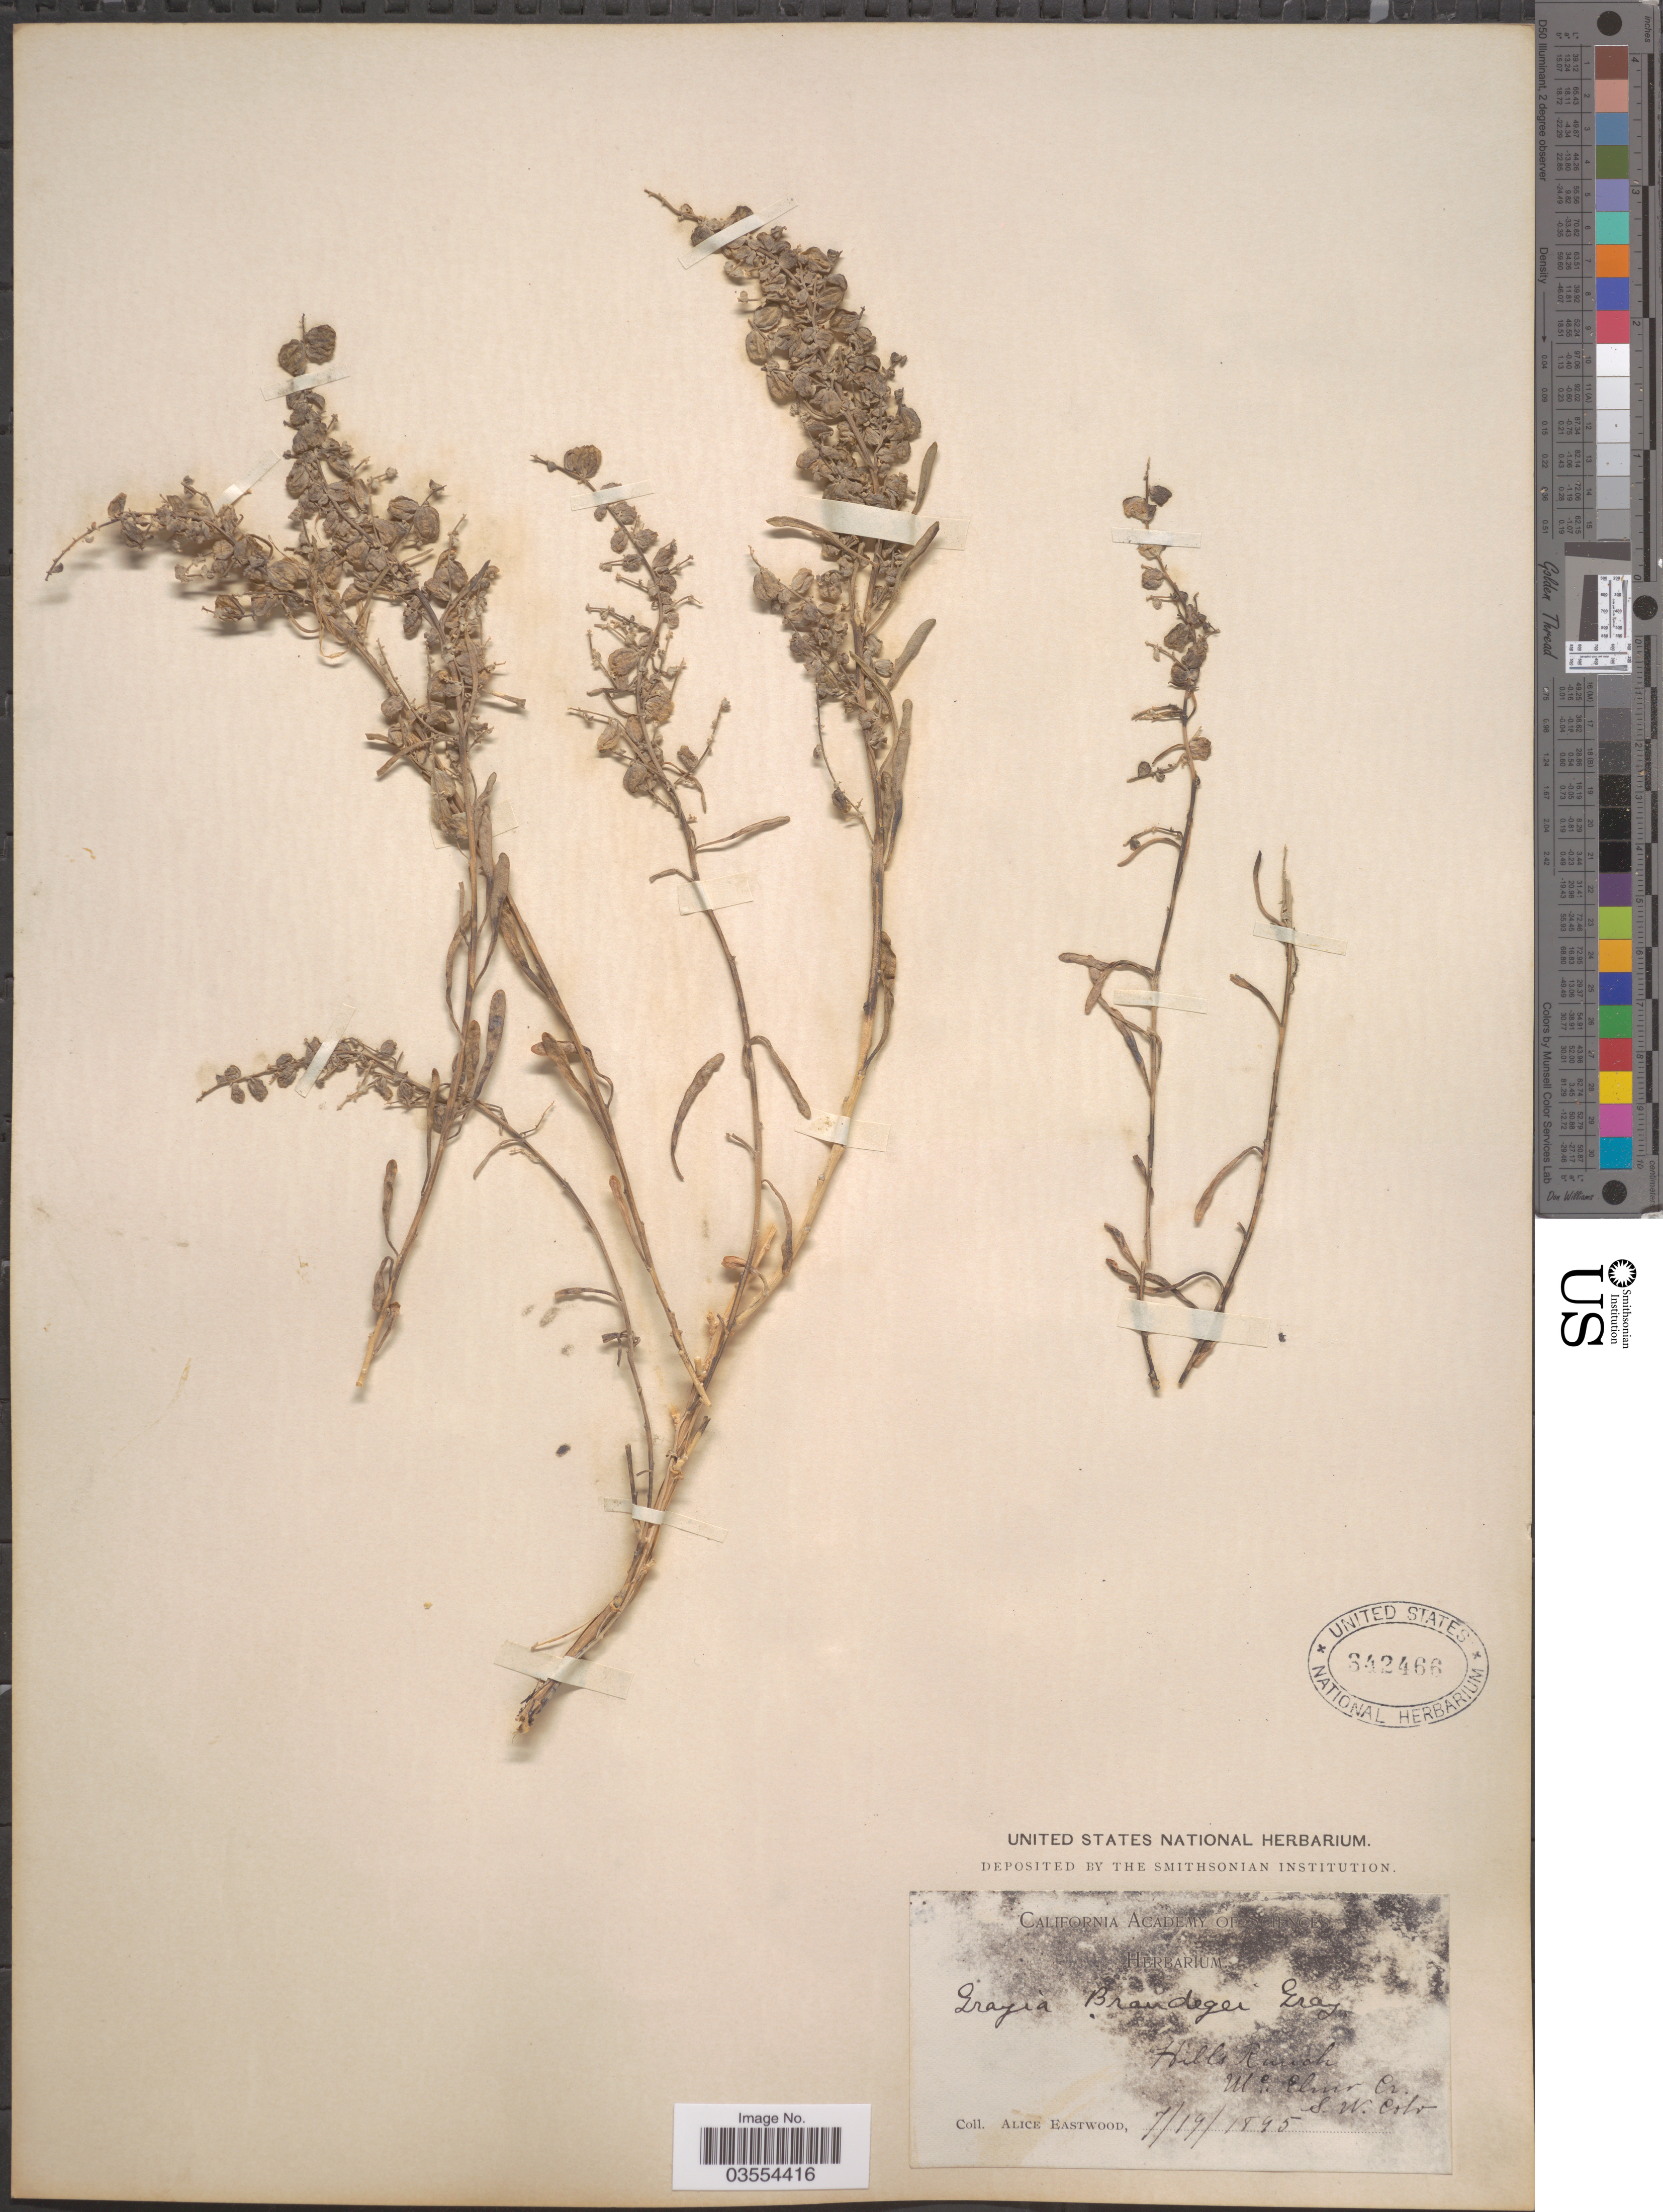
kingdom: Plantae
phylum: Tracheophyta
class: Magnoliopsida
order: Caryophyllales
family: Amaranthaceae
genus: Grayia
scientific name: Grayia brandegeei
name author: A. Gray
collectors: A. Eastwood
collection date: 1895-07-19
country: United States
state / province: Colorado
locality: Hills Ranch. McElmo Cr. S. W. Colo.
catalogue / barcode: US 342466